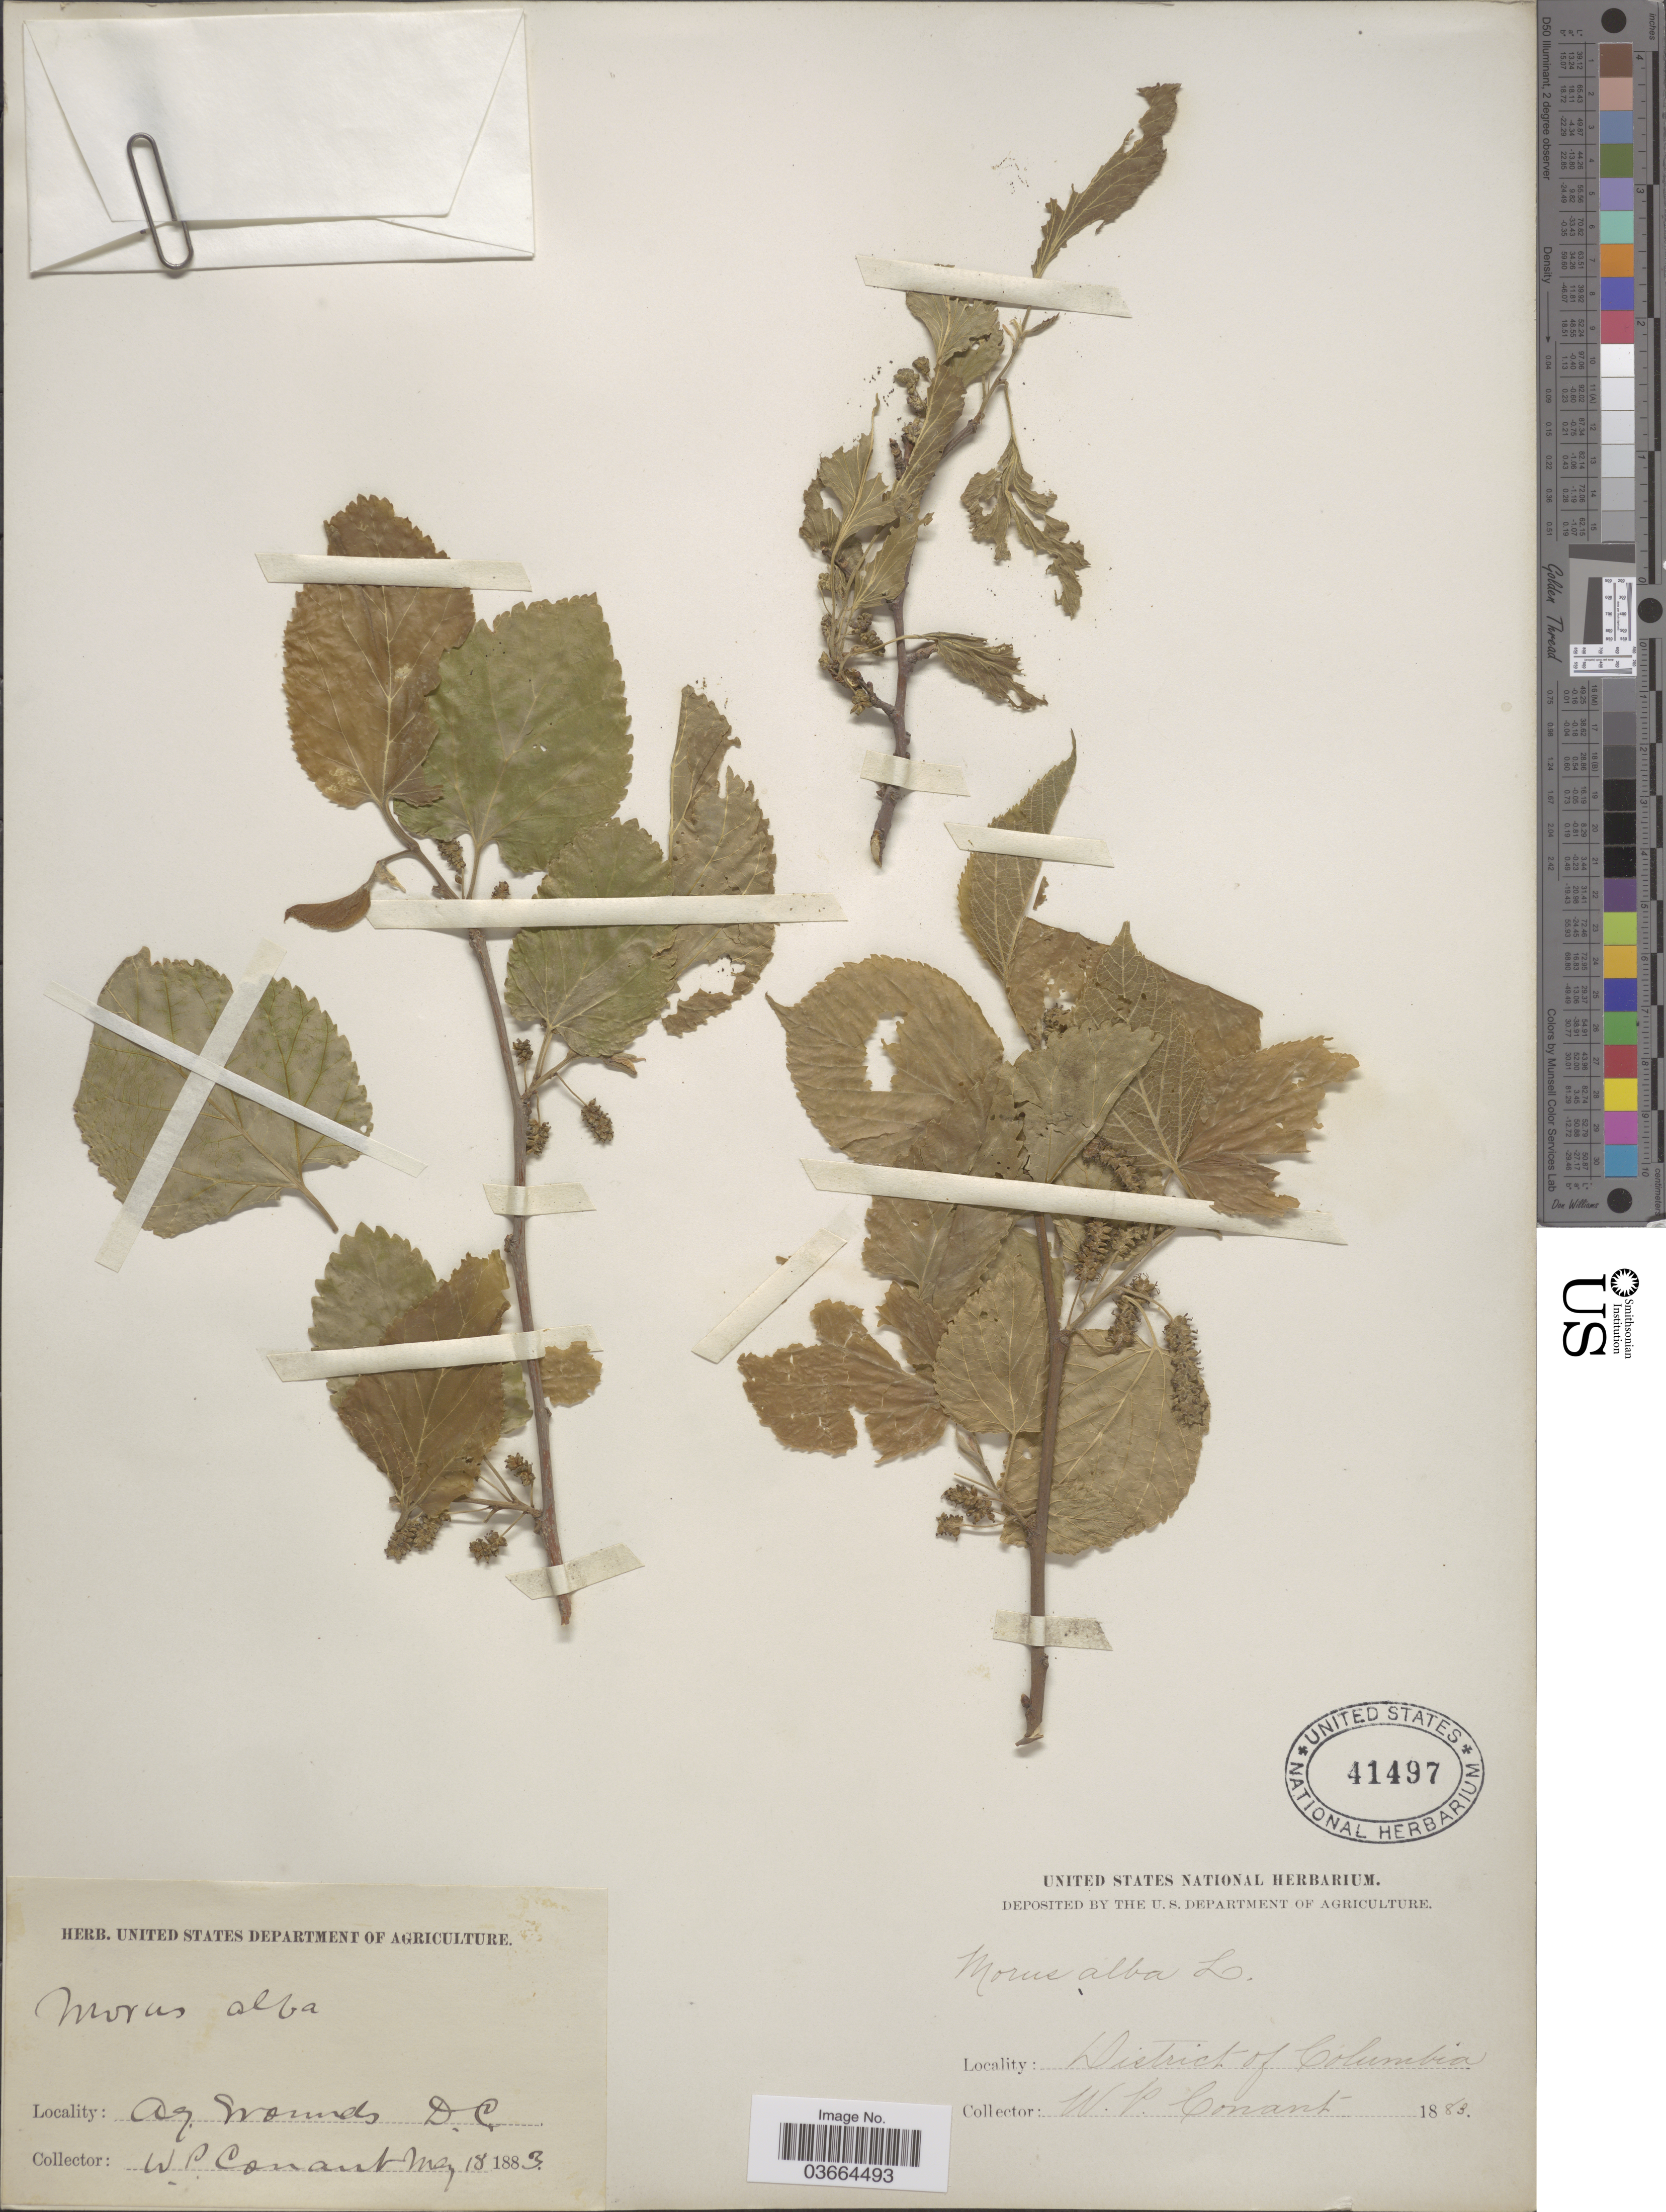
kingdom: Plantae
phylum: Tracheophyta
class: Magnoliopsida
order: Rosales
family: Moraceae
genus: Morus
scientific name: Morus alba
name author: L.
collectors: W. P. Conant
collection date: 1883-05-18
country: United States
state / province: District of Columbia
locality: Ag. Grounds.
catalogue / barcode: US 41497